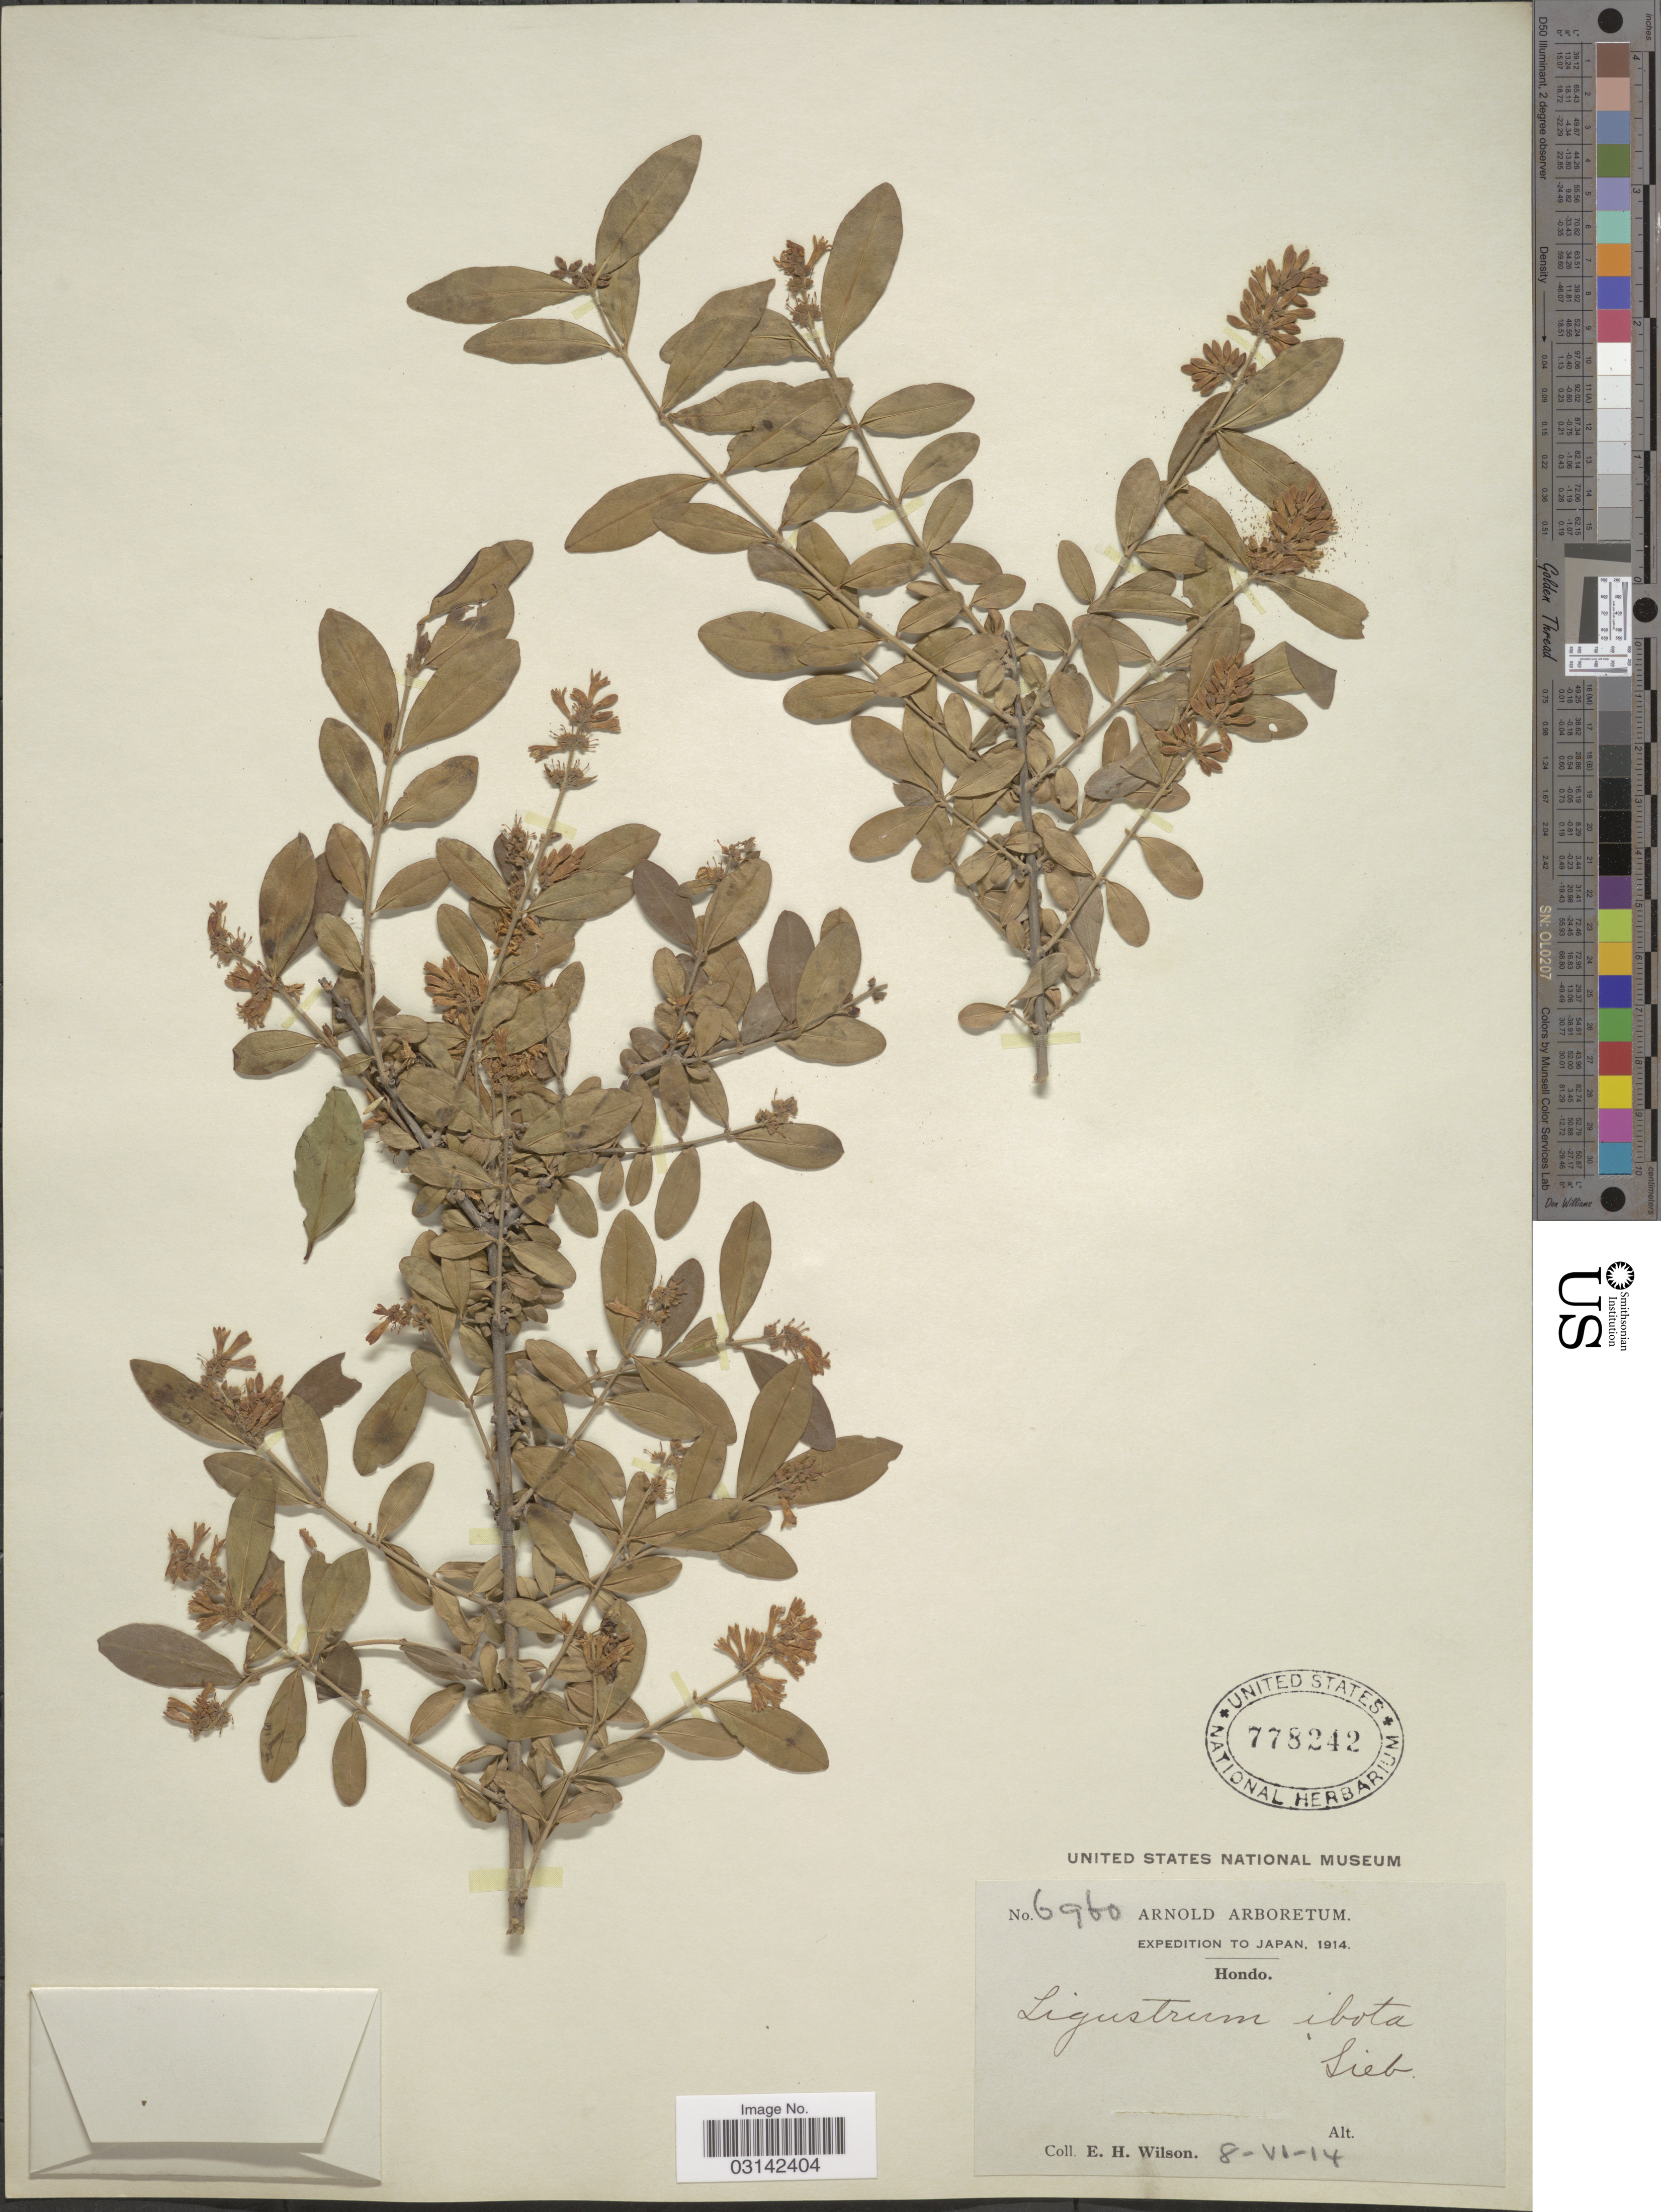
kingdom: Plantae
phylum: Tracheophyta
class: Magnoliopsida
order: Lamiales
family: Oleaceae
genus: Ligustrum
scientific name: Ligustrum ibota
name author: Siebold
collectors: E. Wilson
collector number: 6960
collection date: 1914-06-08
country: Japan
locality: Hondo.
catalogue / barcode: US 778242